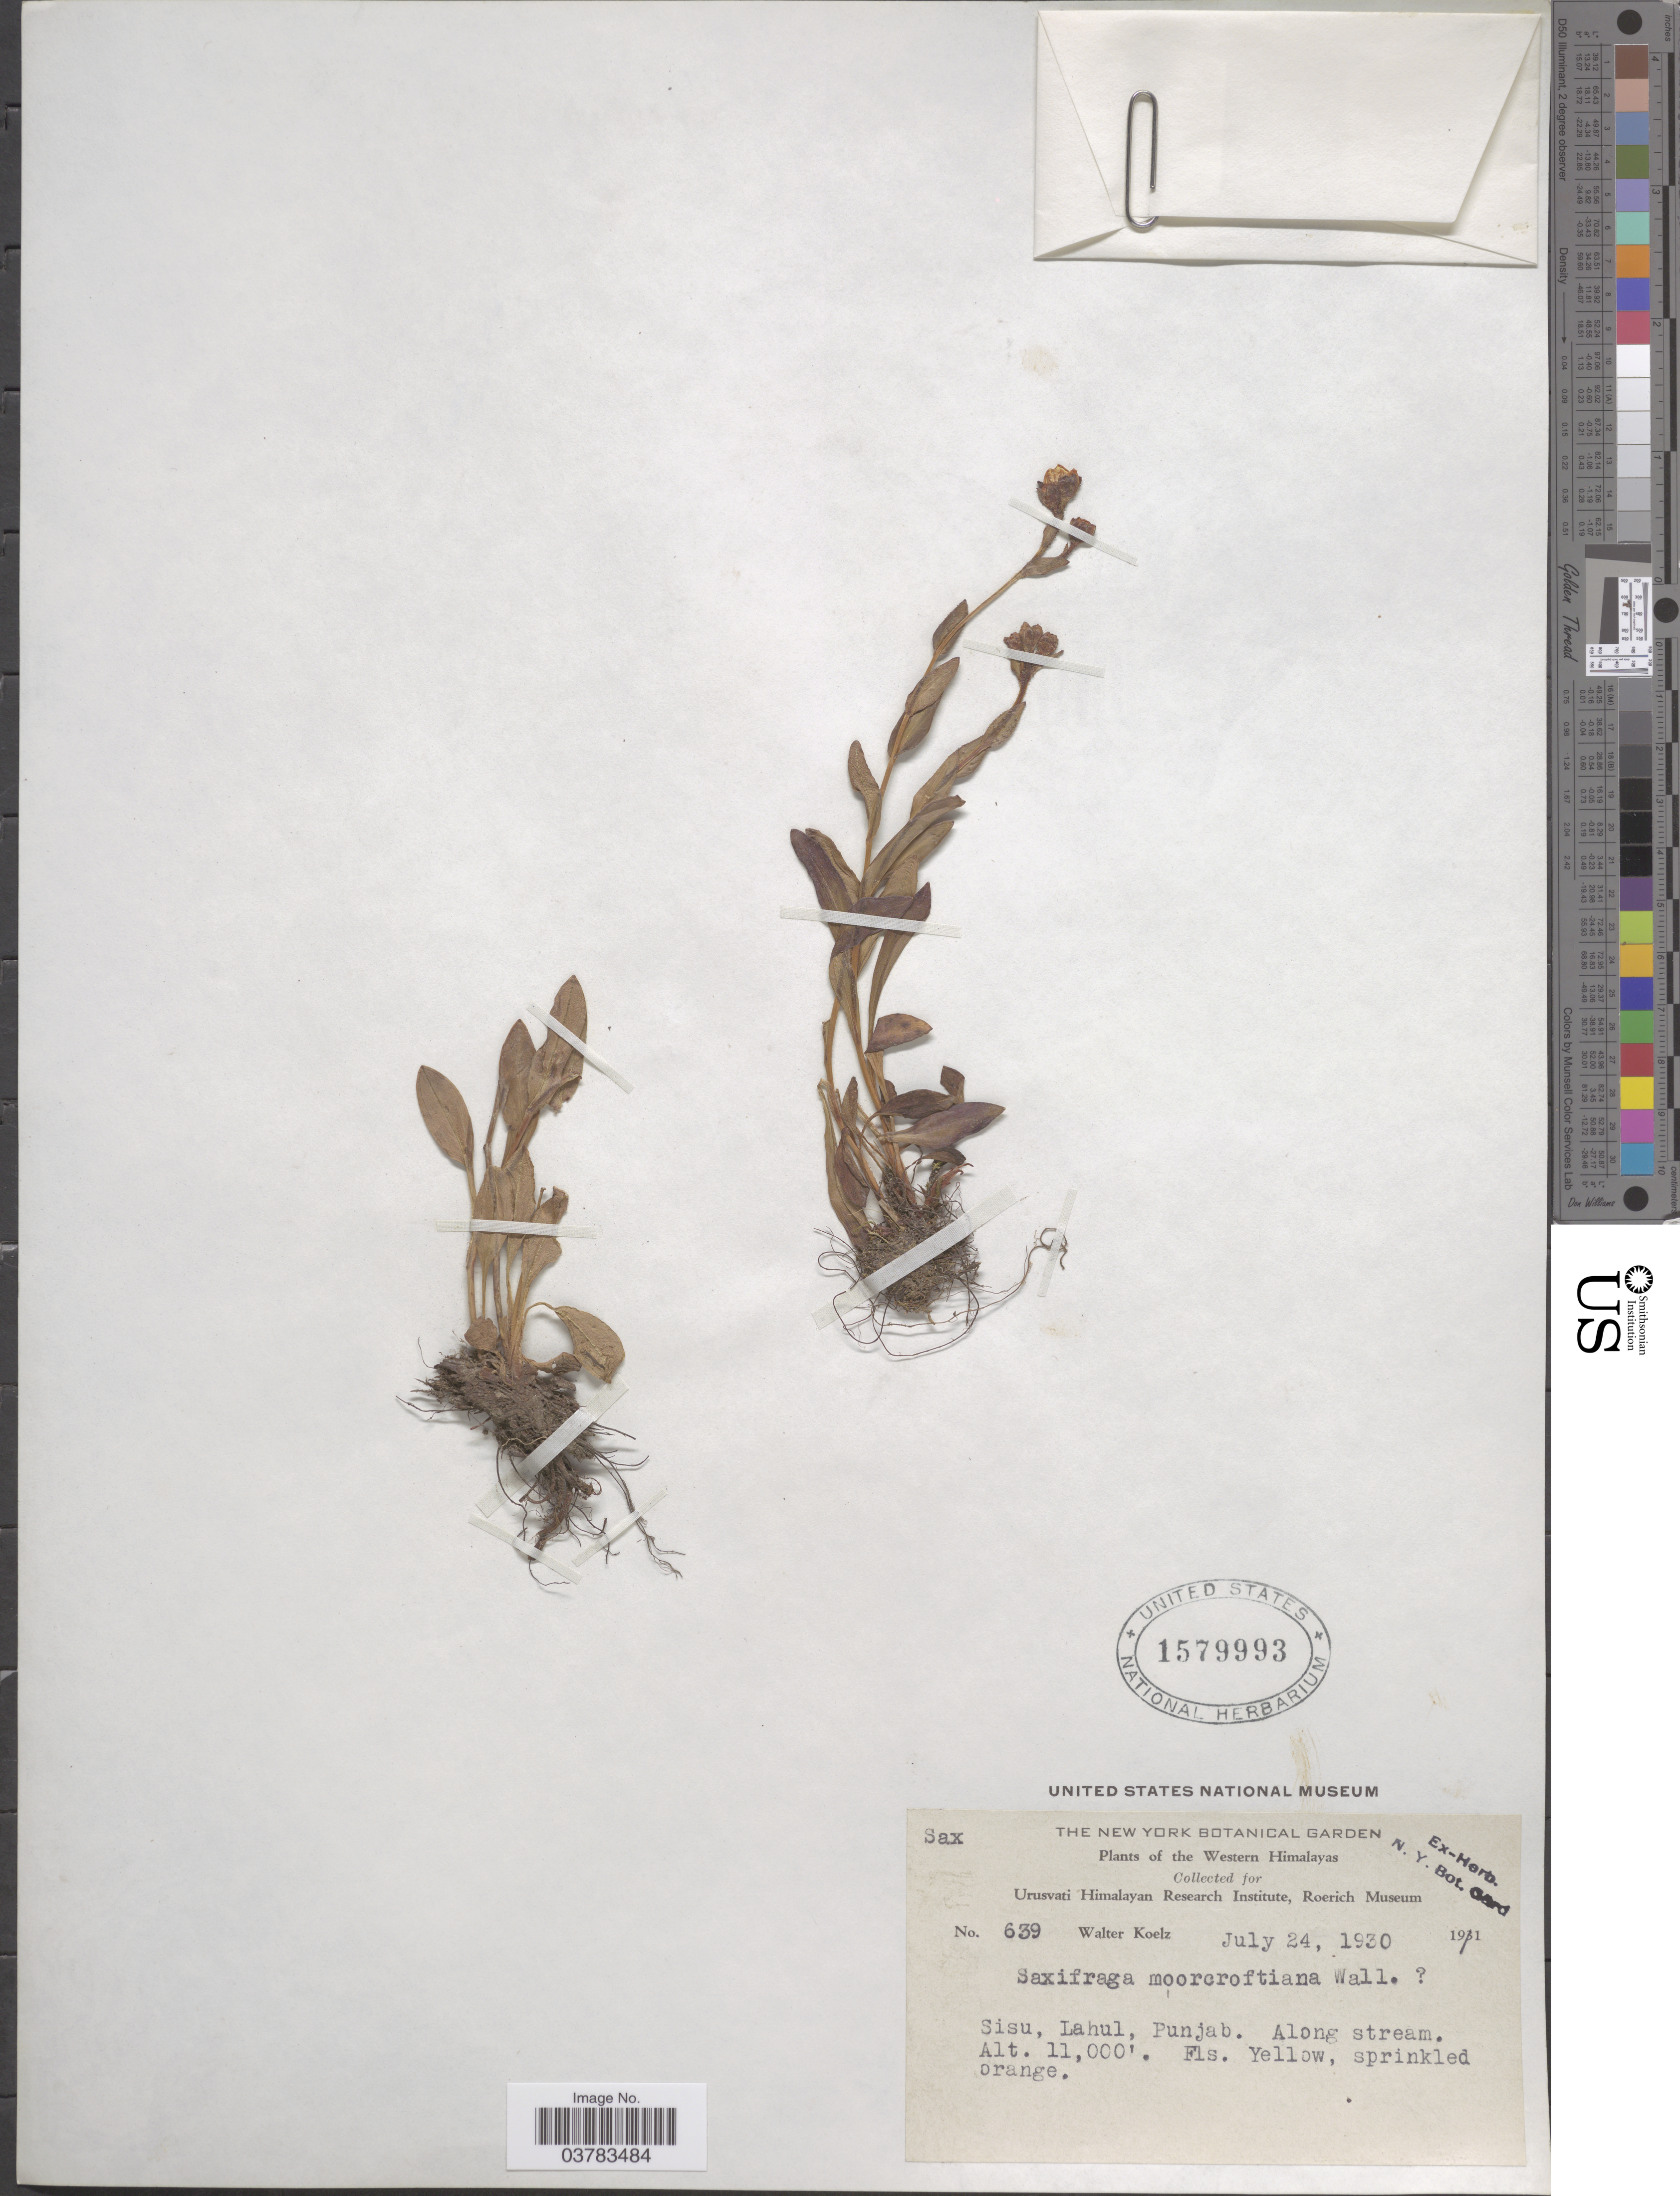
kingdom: Plantae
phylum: Tracheophyta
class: Magnoliopsida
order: Saxifragales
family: Saxifragaceae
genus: Saxifraga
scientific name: Saxifraga moorcroftiana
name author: (Ser.) Wall. ex Sternb.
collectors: W. N. Koelz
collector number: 639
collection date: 1930-07-24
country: India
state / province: Punjab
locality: Western Himalayas. Sisu, Lahul, Punjab.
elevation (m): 3353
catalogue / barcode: US 1579993